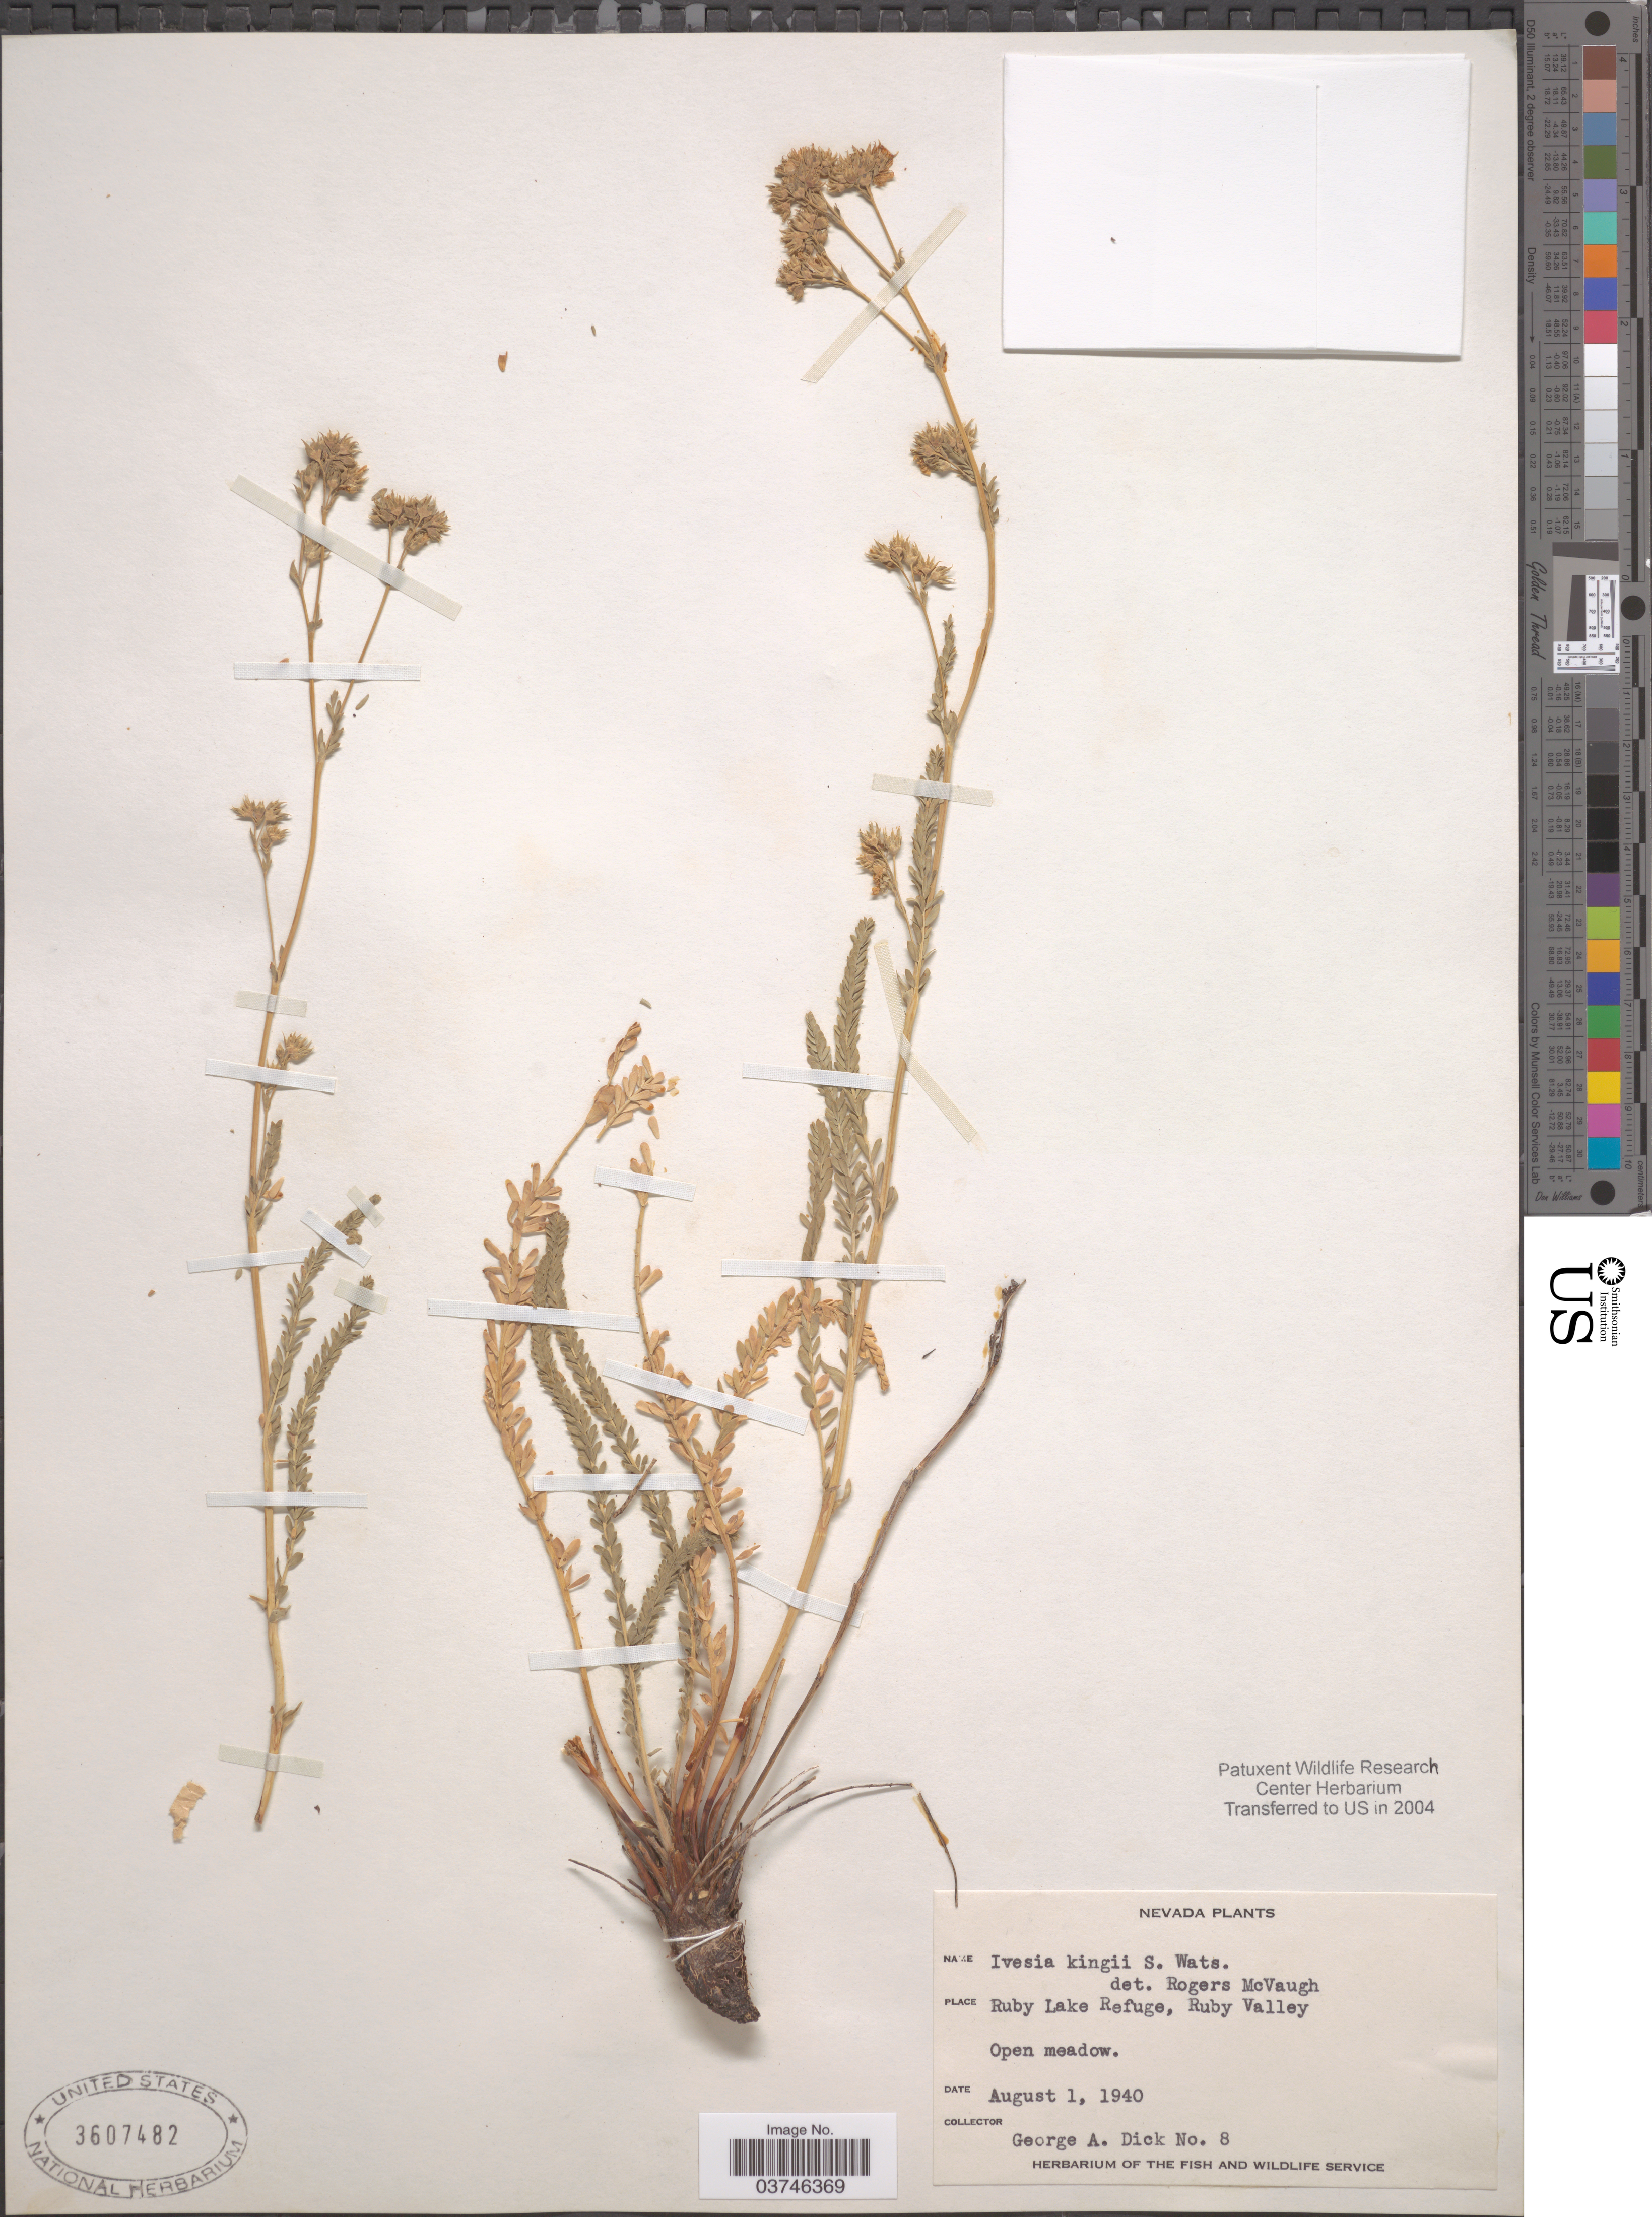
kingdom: Plantae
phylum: Tracheophyta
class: Magnoliopsida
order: Rosales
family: Rosaceae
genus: Potentilla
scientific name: Potentilla kingii var. kingii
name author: (S. Watson) Greene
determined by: Strong, Mark T., (BOT), Smithsonian Institution - National Museum of Natural History (UNITED STATES)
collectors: G. Dick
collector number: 8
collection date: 1940-08-01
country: United States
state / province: Nevada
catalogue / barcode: US 3607482